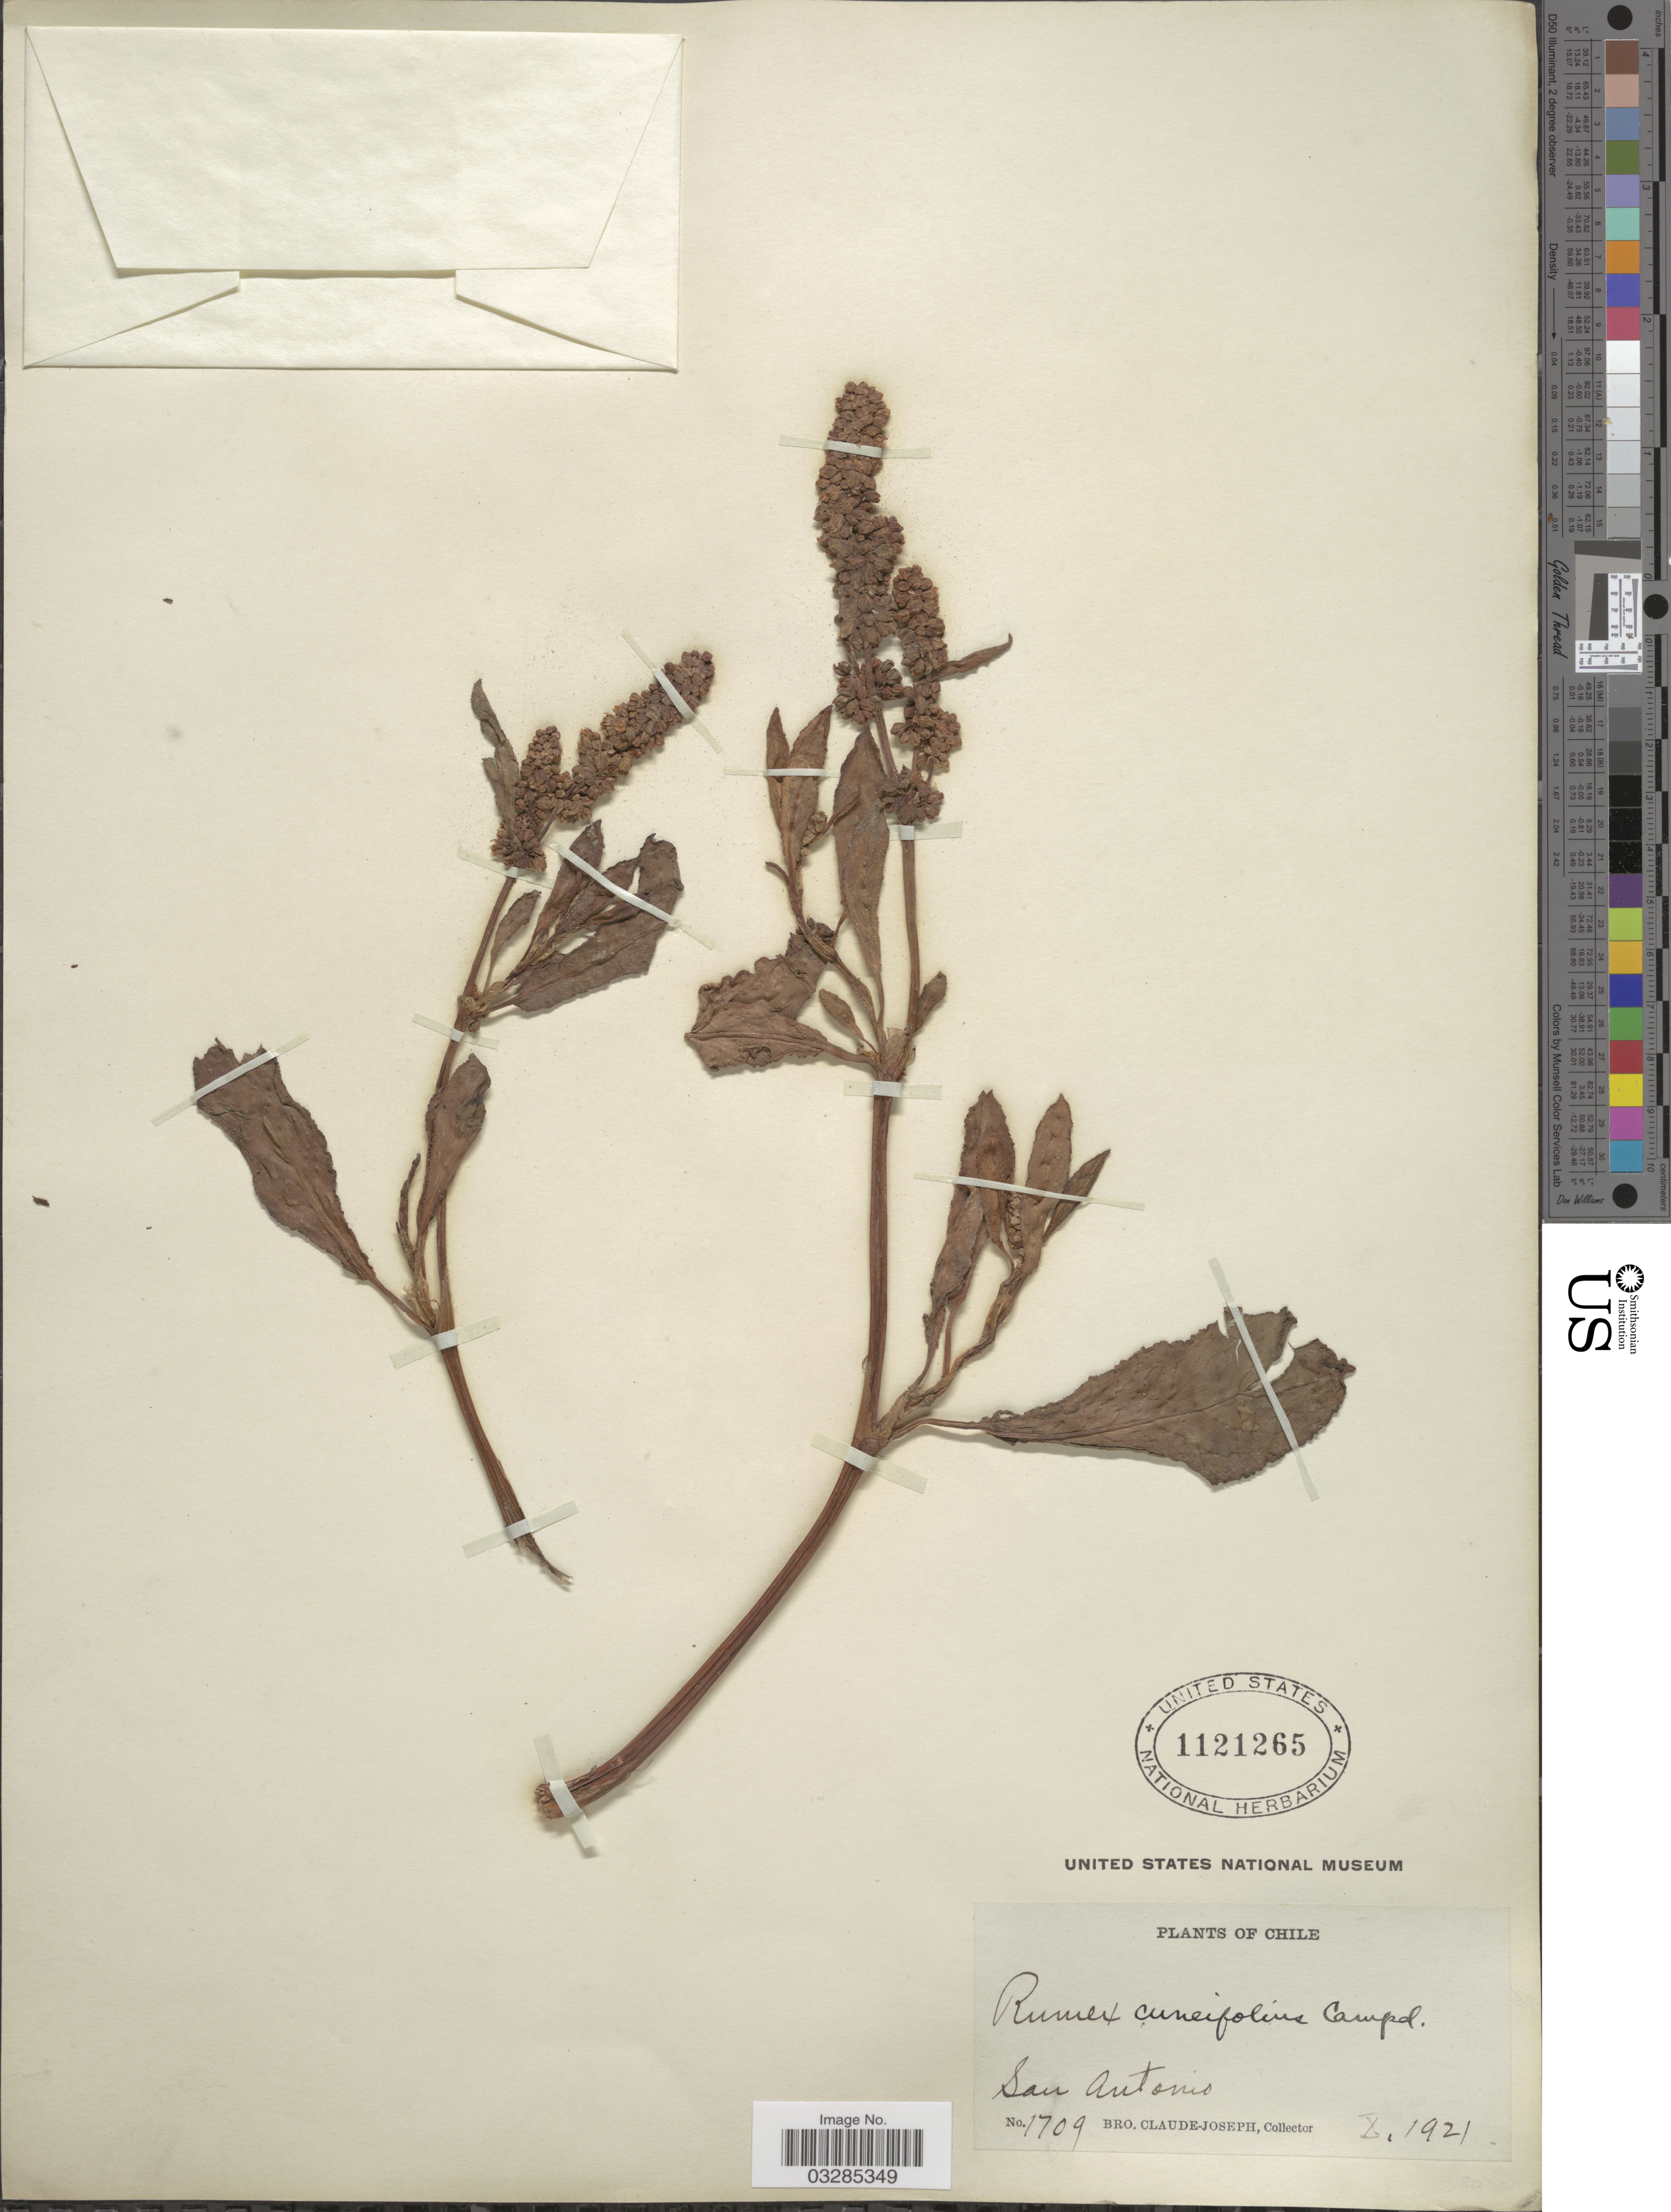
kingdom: Plantae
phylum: Tracheophyta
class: Magnoliopsida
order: Caryophyllales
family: Polygonaceae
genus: Rumex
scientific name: Rumex cuneifolius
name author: Campd.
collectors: Bro. Claude-Joseph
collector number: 1709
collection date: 1921-10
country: Peru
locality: San Antonio.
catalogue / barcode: US 1121265